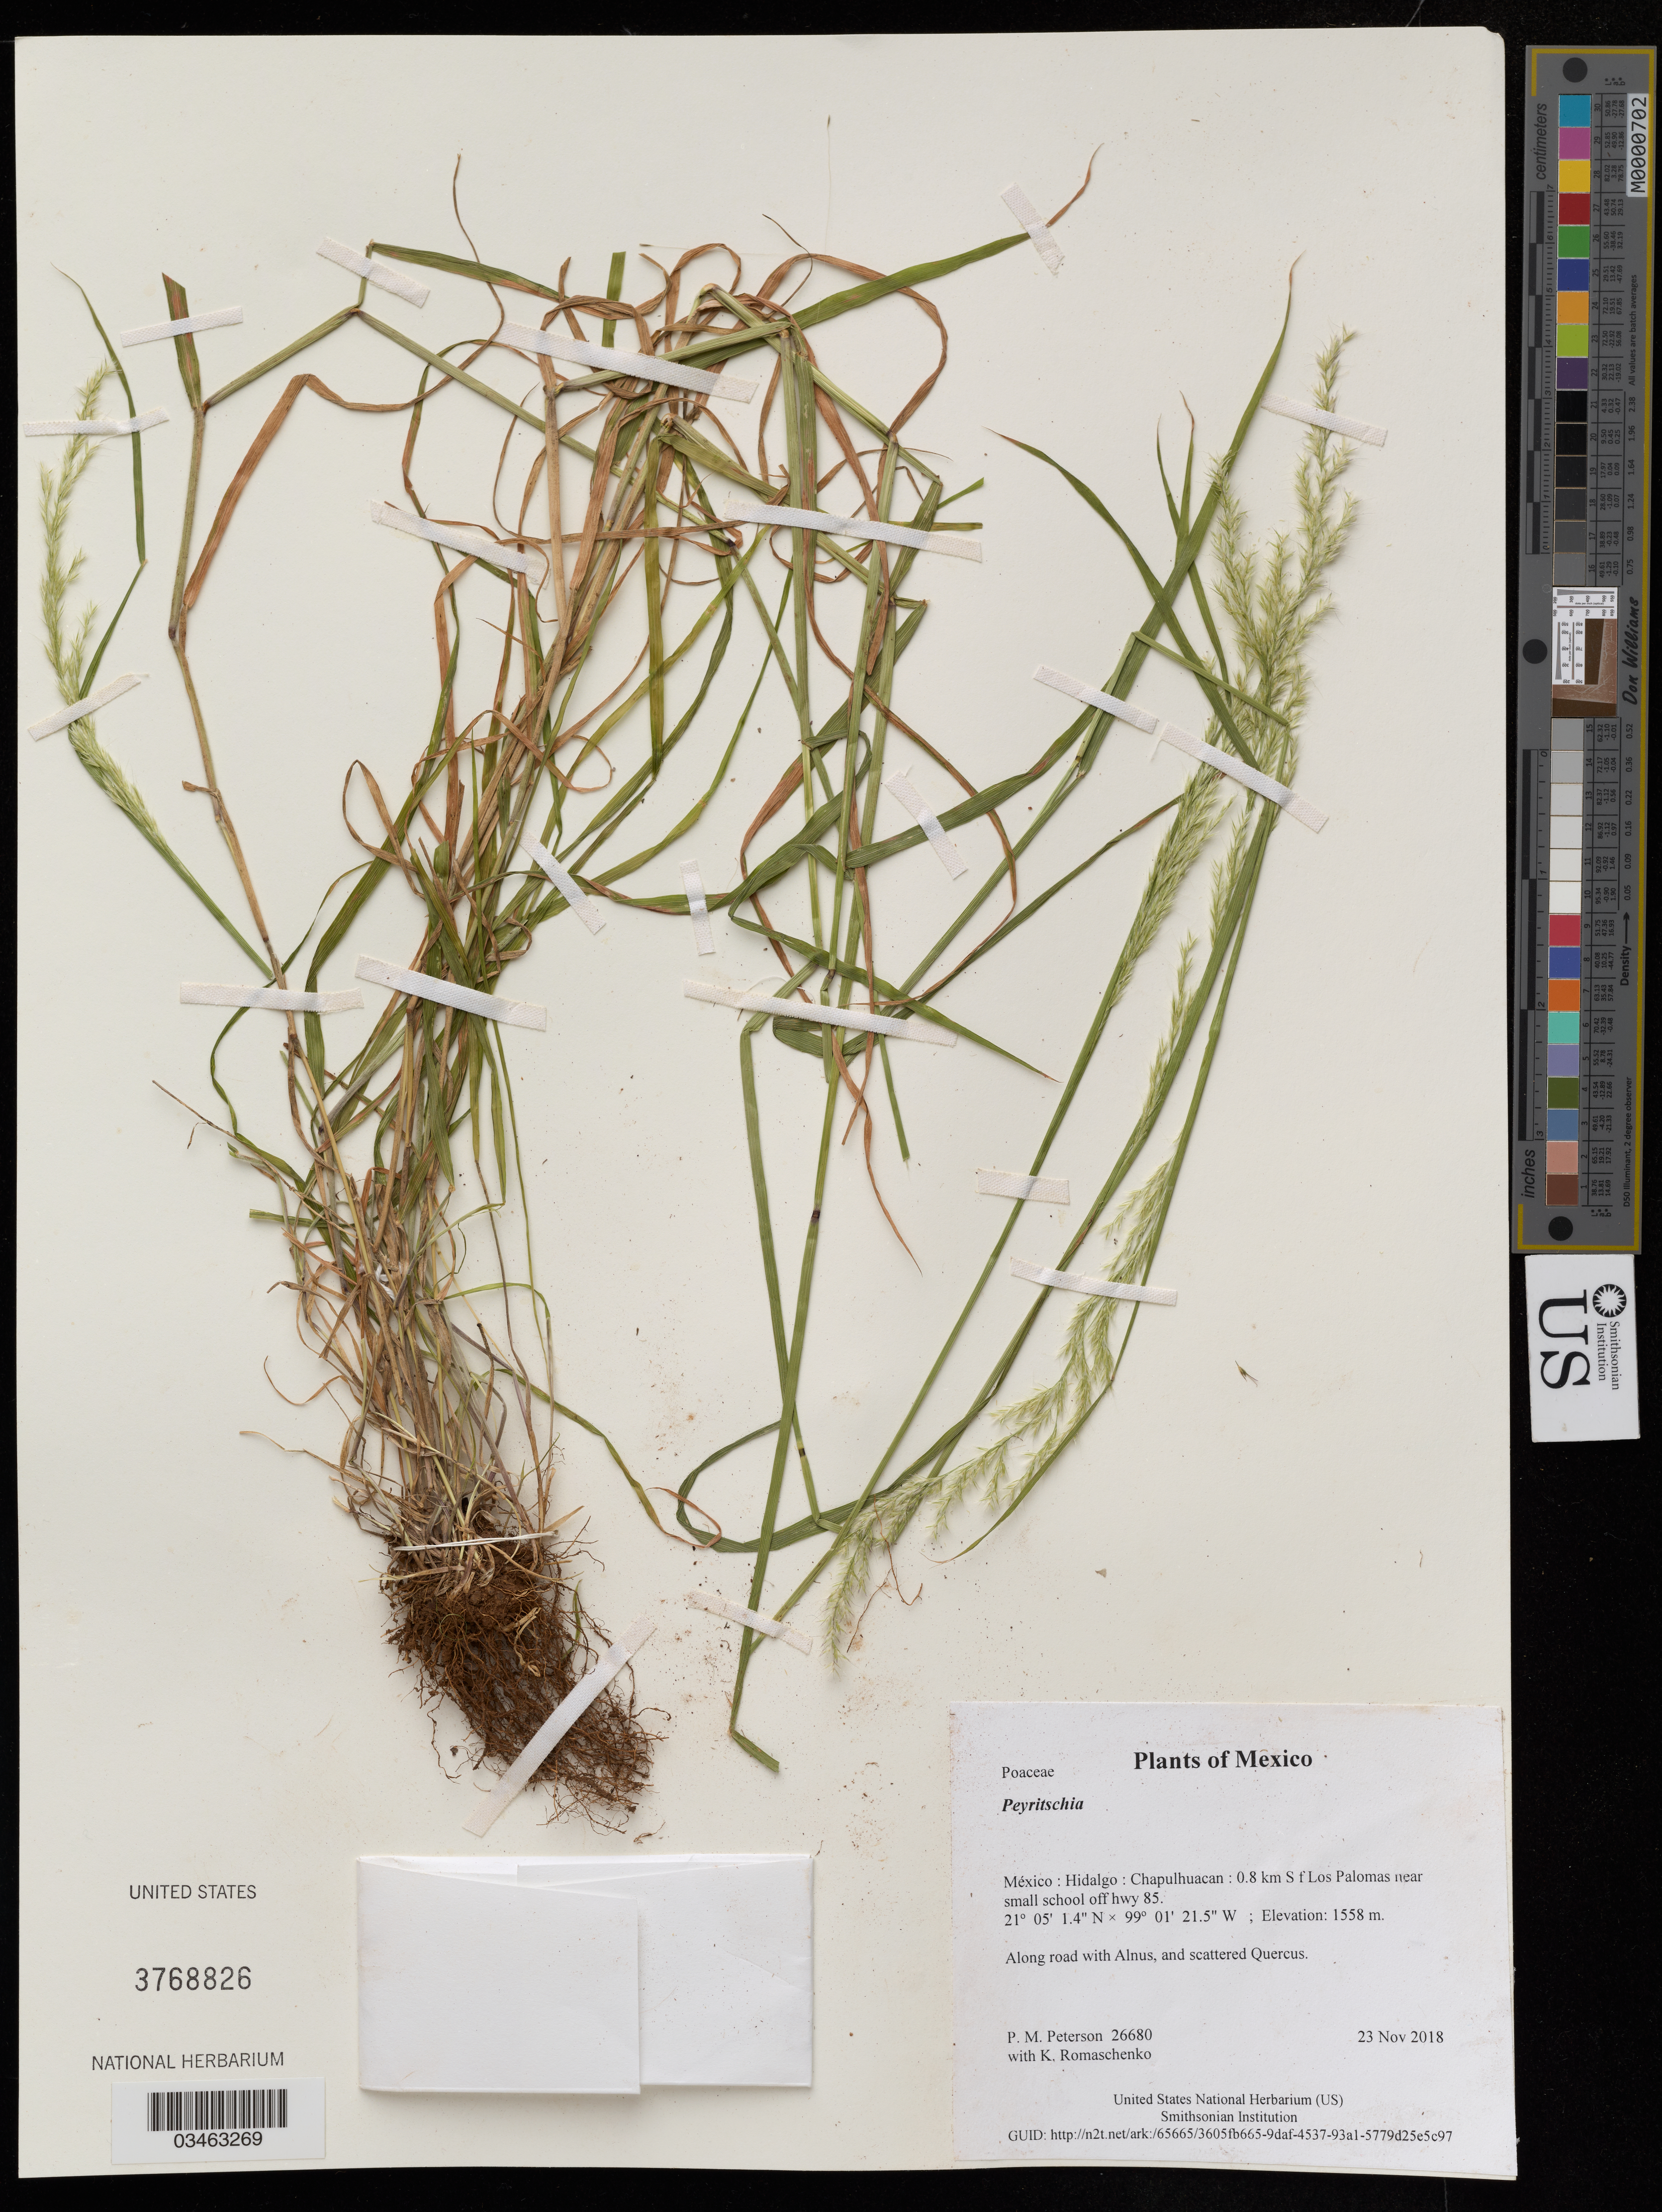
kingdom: Plantae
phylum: Tracheophyta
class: Liliopsida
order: Poales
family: Poaceae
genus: Peyritschia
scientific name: Peyritschia sp.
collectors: P. M. Peterson & K. Romaschenko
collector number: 26680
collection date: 2018-11-23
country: México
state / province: Hidalgo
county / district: Chapulhuacan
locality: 0.8 km S f Los Palomas near small school off hwy 85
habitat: Along road with Alnus, and scattered Quercus.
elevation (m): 1558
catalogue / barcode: US 3768826